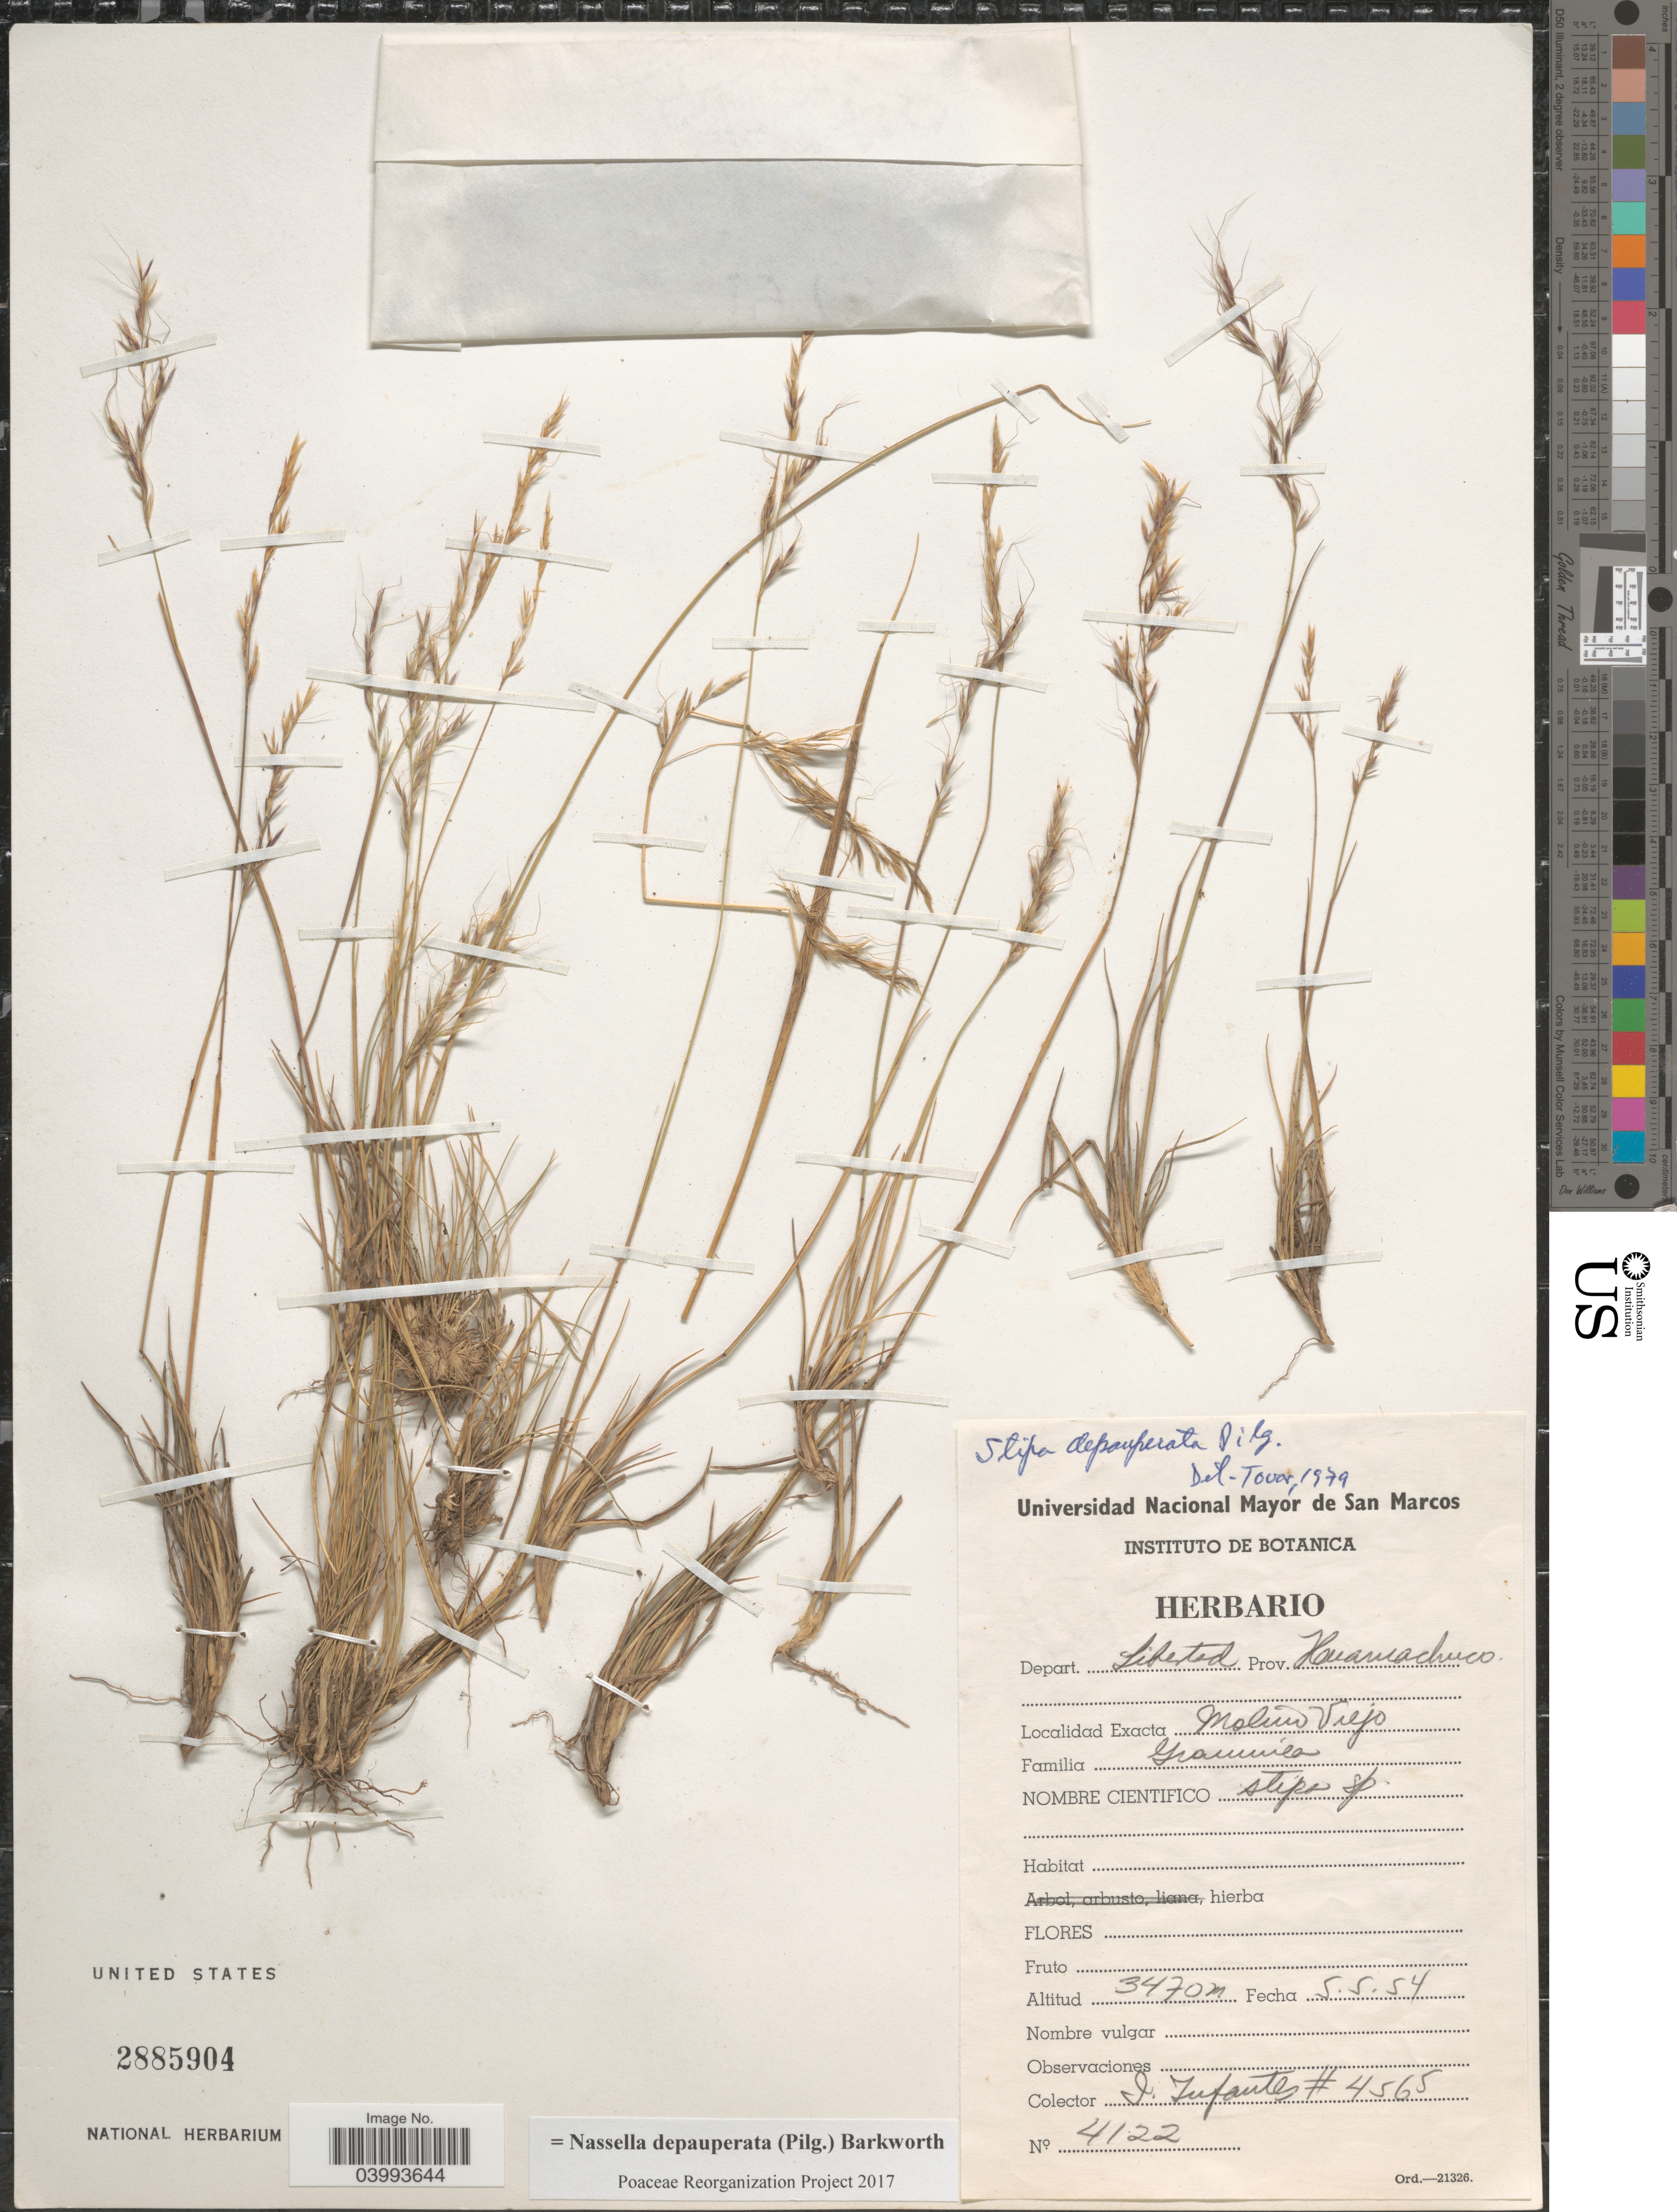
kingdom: Plantae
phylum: Tracheophyta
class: Liliopsida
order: Poales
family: Poaceae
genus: Nassella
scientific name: Nassella depauperata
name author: (Pilg.) Barkworth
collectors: J. Infantes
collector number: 4565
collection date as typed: Transcribed d/m/y: 5/5/54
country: Peru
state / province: La Libertad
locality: Depart. Libertad. Prov. Huamachuco.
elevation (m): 3470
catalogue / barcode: US 2885904